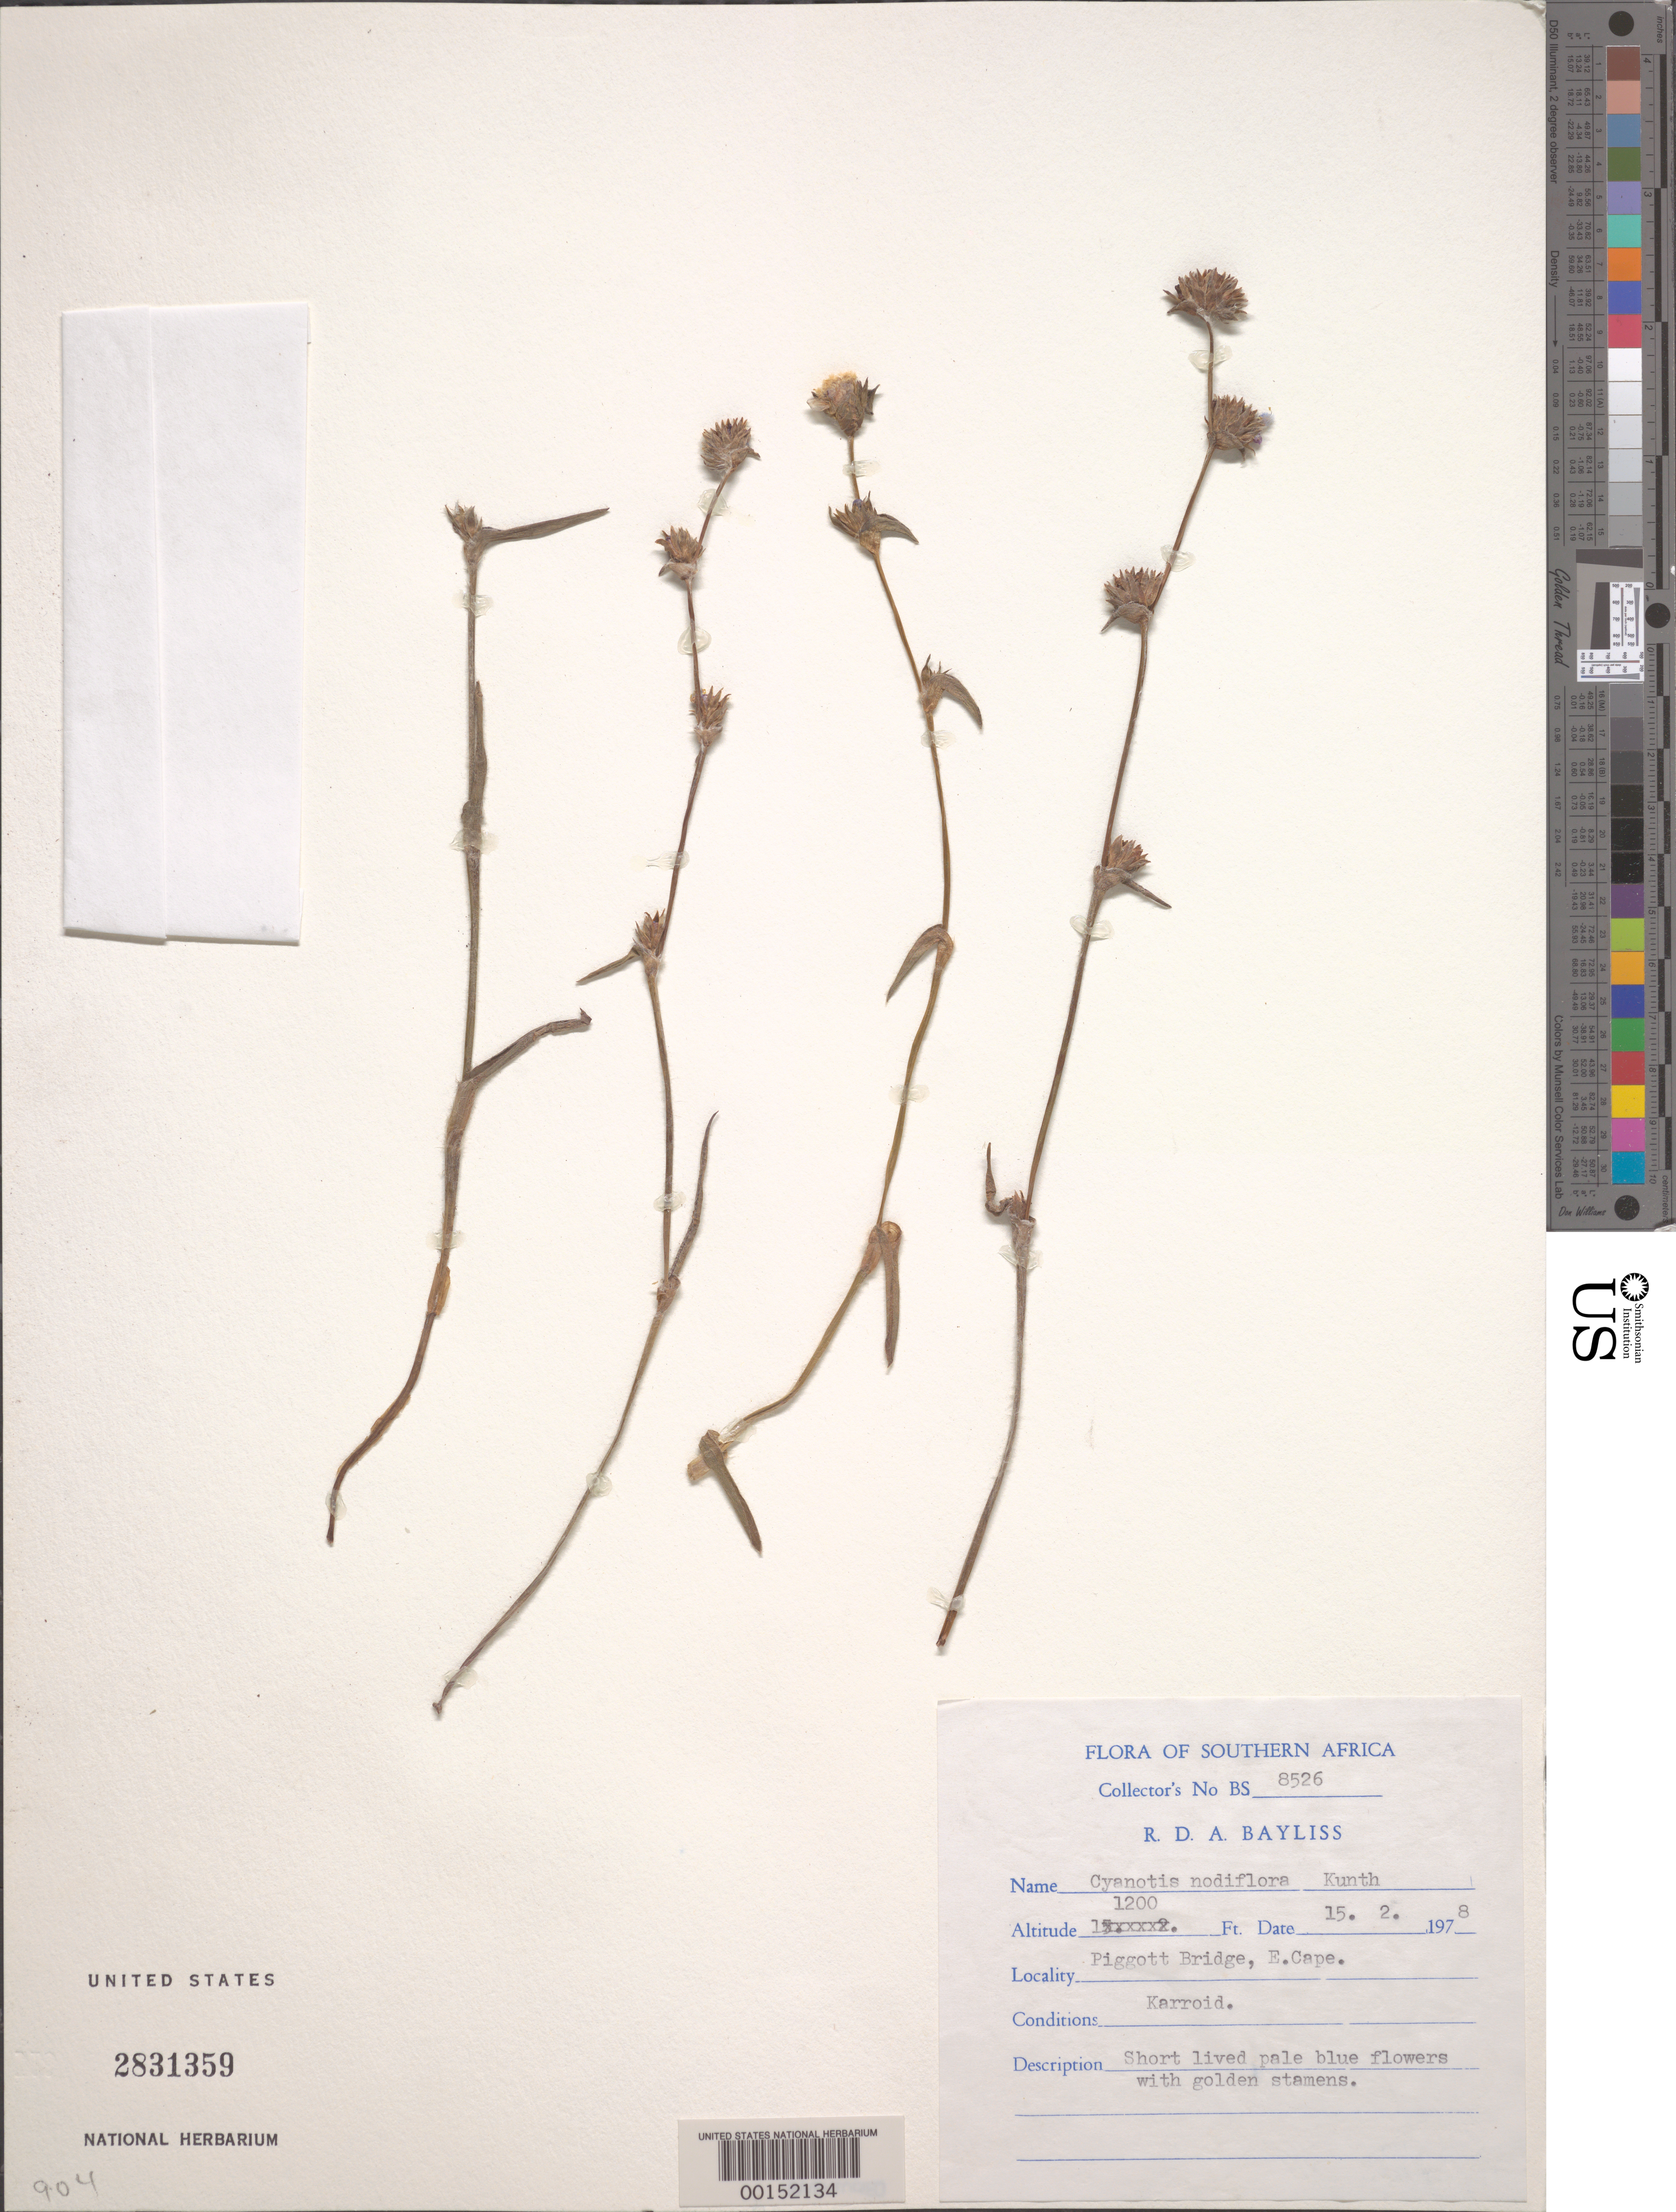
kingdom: Plantae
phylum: Tracheophyta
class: Liliopsida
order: Commelinales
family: Commelinaceae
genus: Cyanotis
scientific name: Cyanotis speciosa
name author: (L. f.) Hassk.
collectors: R. D. Bayliss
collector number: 8526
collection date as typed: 15 Feb 1978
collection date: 1978-02-15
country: South Africa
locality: Piggott bridge, e cape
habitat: Karroid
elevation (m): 366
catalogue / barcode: US 2831359